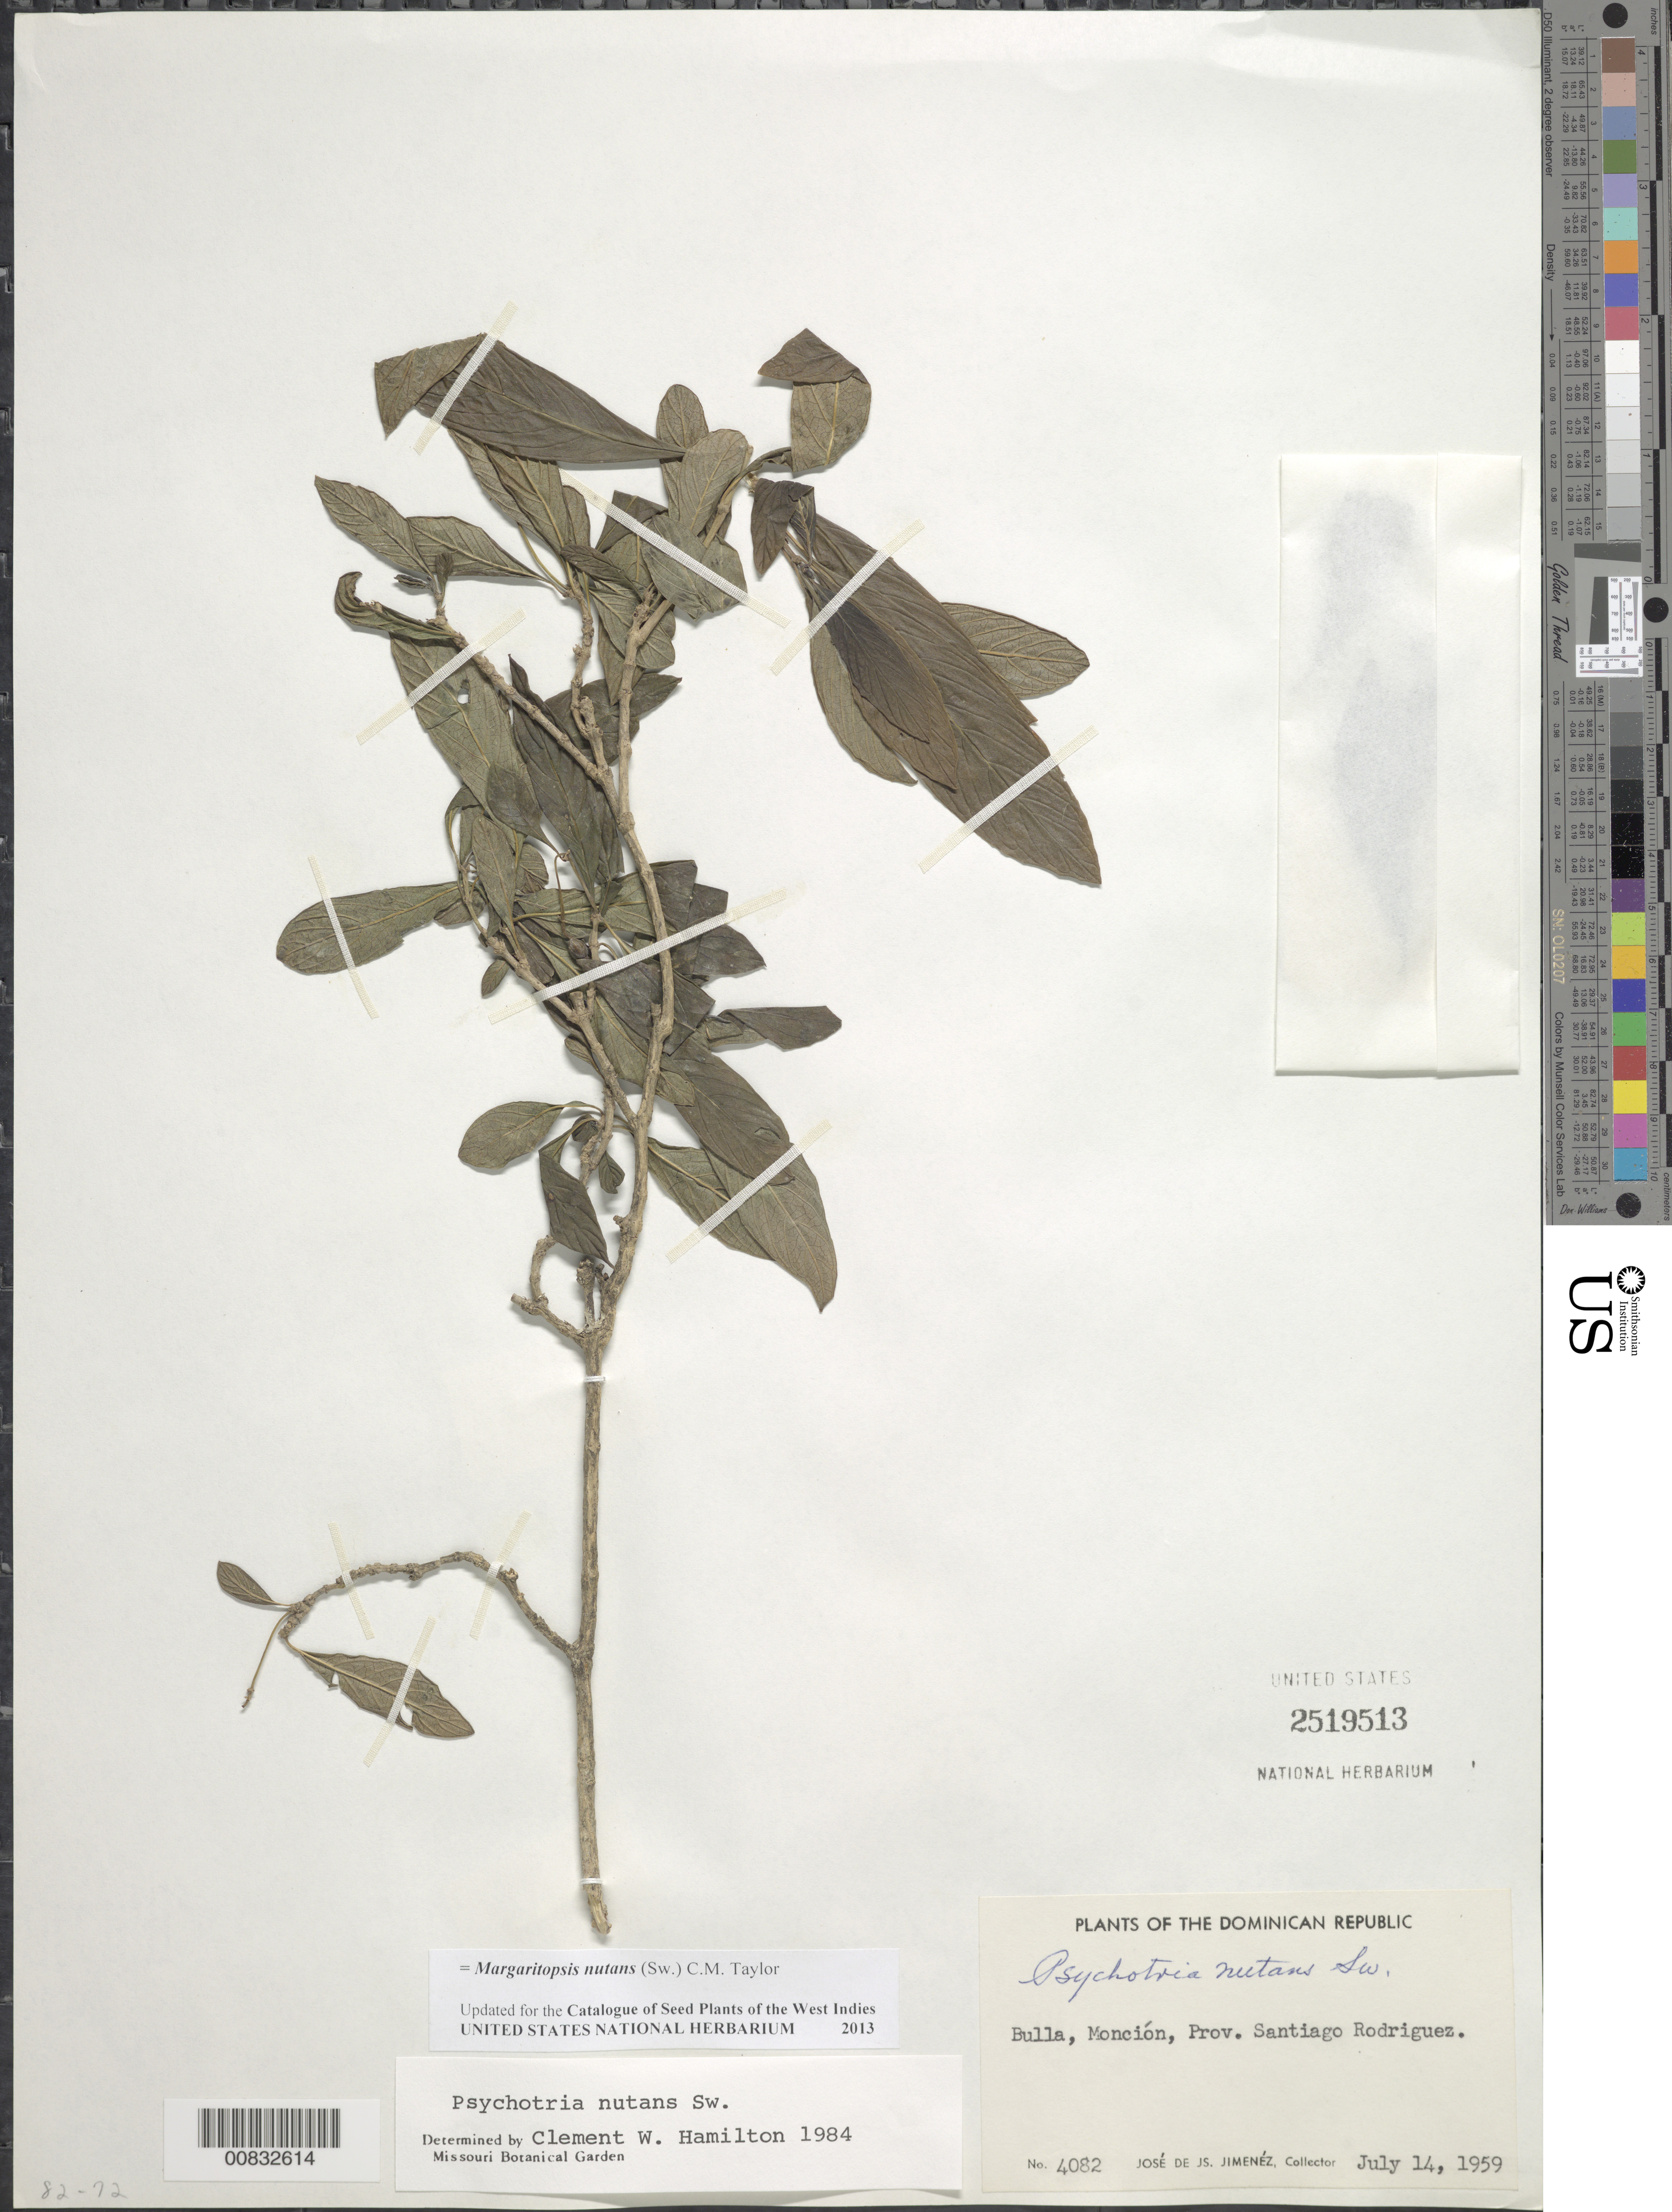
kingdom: Plantae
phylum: Tracheophyta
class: Magnoliopsida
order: Gentianales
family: Rubiaceae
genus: Margaritopsis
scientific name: Margaritopsis nutans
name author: (Sw.) C.M. Taylor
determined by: Hamilton, C. W.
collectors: J. J. Jiménez Almonte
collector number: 4082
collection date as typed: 14 Jul 1959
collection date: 1959-07-14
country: Dominican Republic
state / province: Santiago Rodríguez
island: Hispaniola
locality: Bulla, Monción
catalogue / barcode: US 2519513